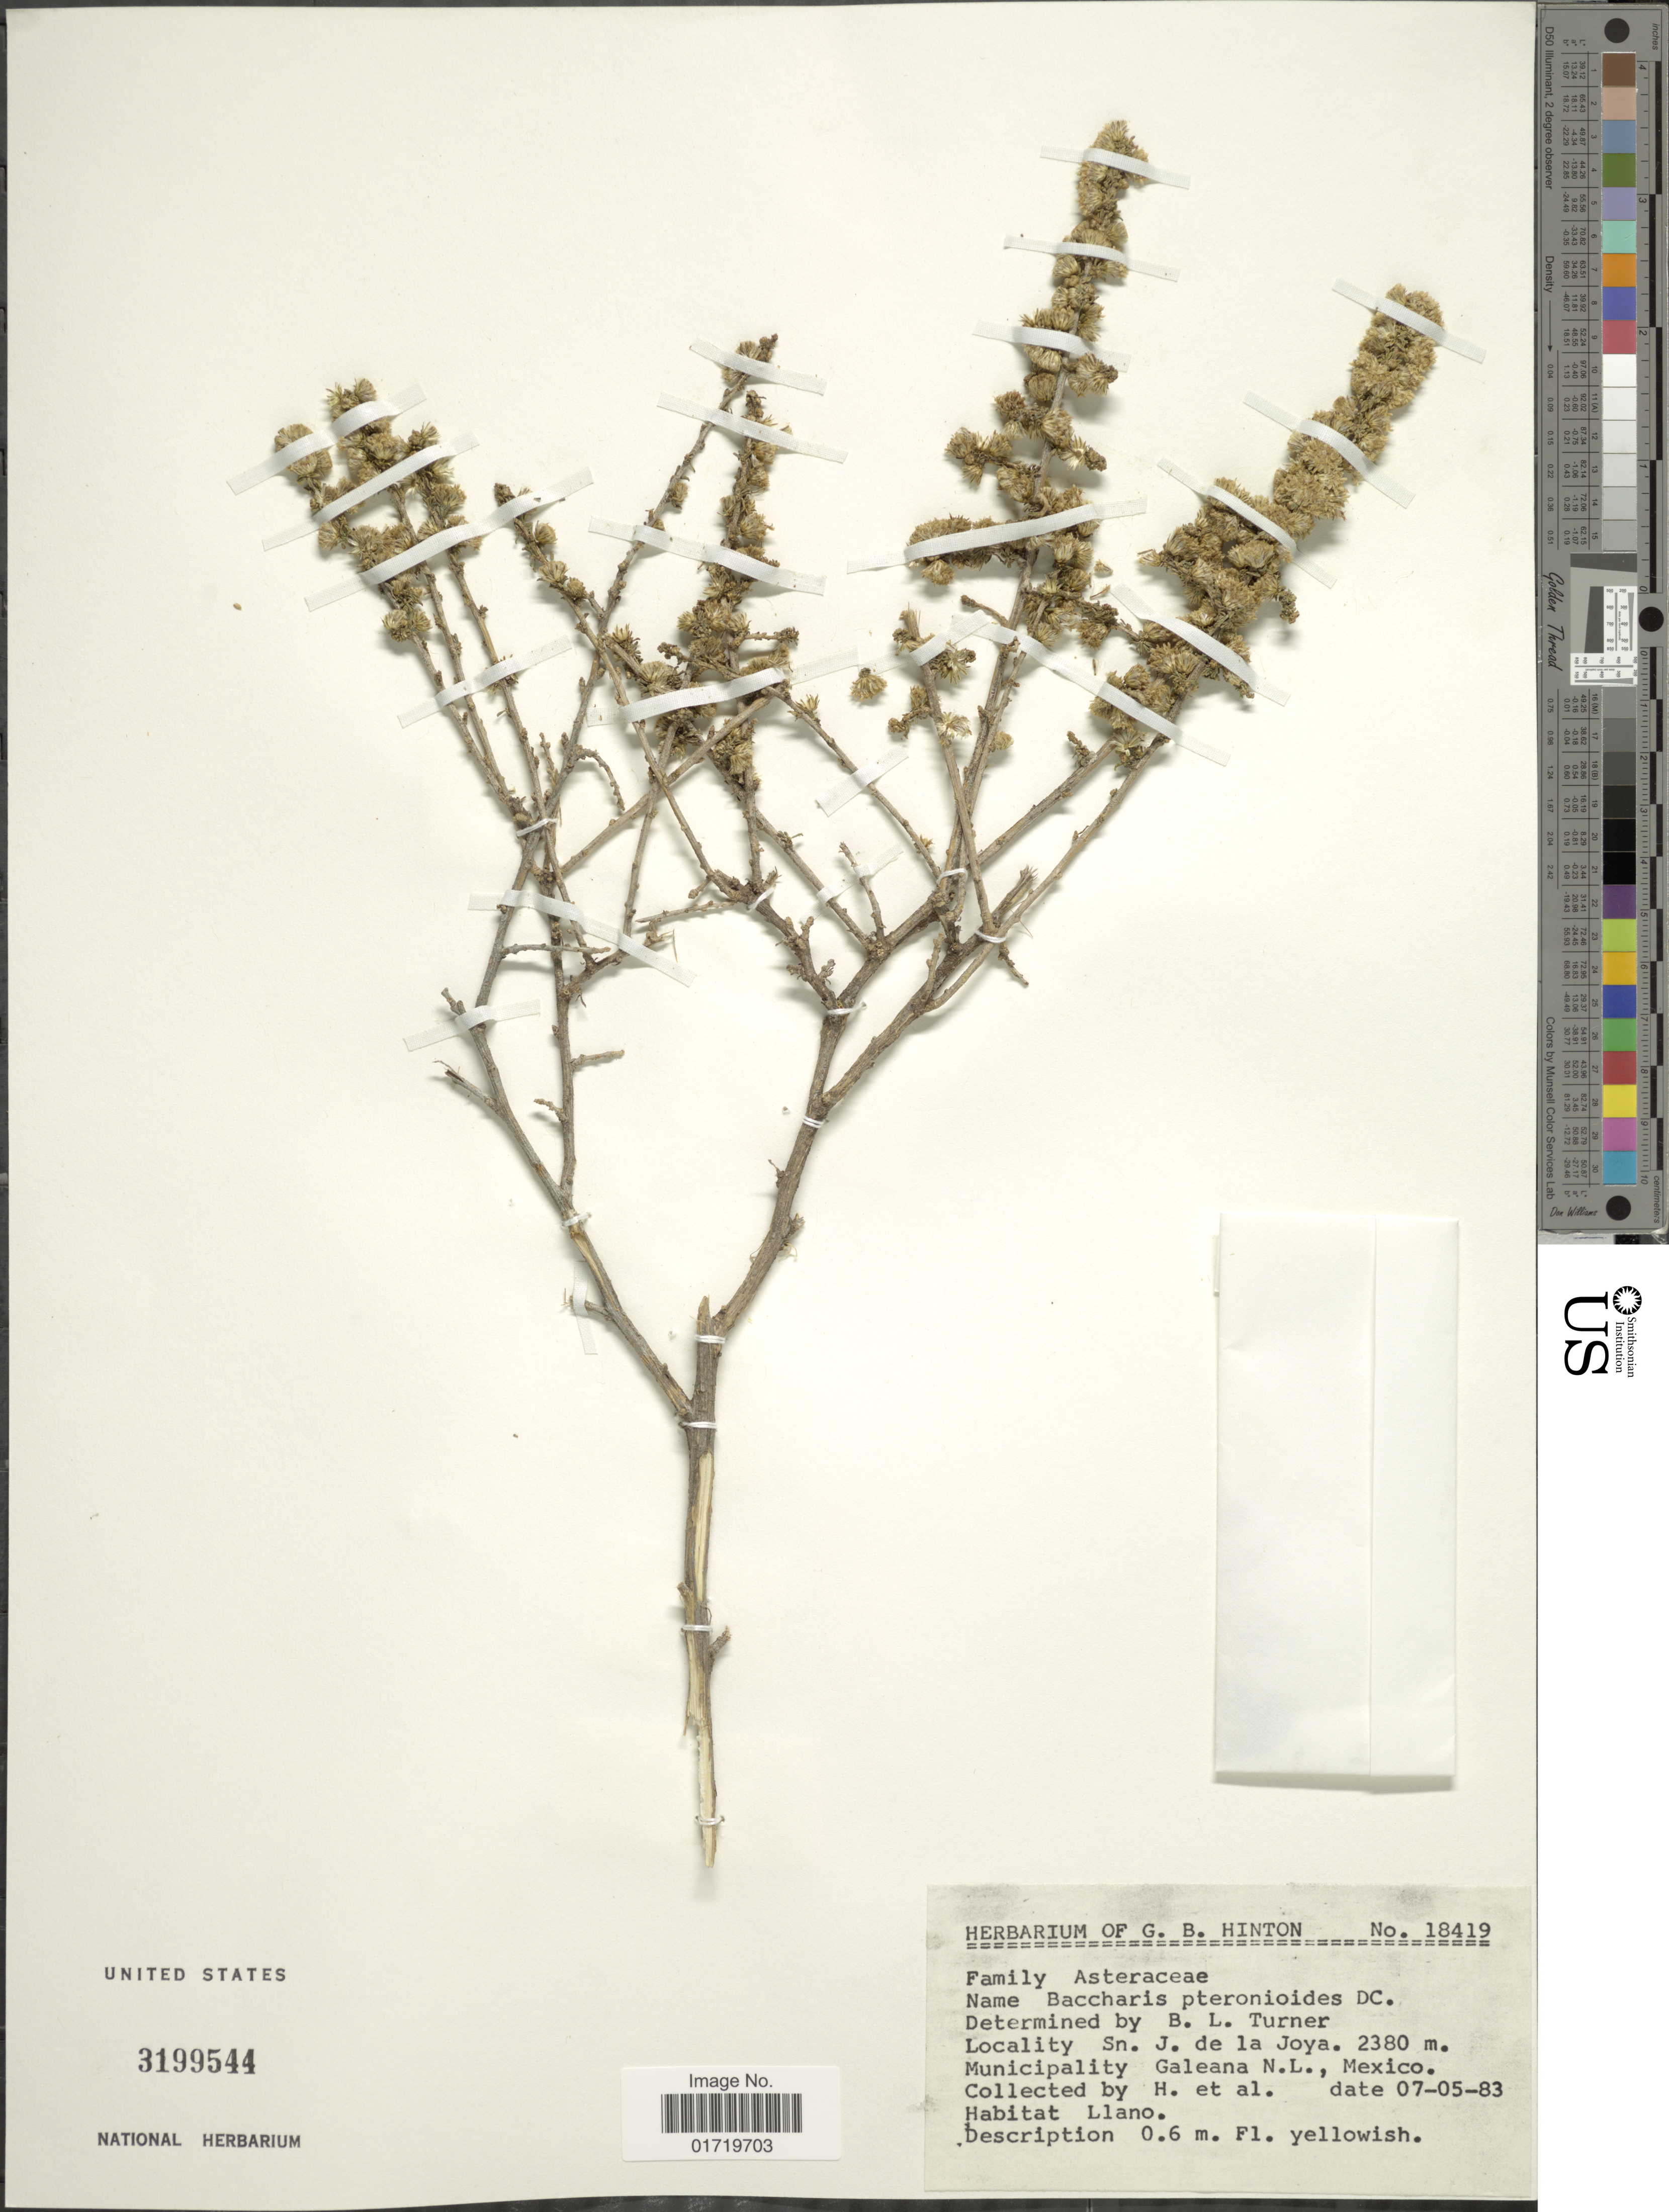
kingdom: Plantae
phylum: Tracheophyta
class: Magnoliopsida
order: Asterales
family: Asteraceae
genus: Baccharis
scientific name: Baccharis pteronioides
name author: DC.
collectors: G. B. Hinton & et al.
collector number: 18419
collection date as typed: Transcribed d/m/y: 7/5/83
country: Mexico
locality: Sn. J. de la Joya, Municipality Galeana N. L., Mexico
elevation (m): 2380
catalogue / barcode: US 3199544